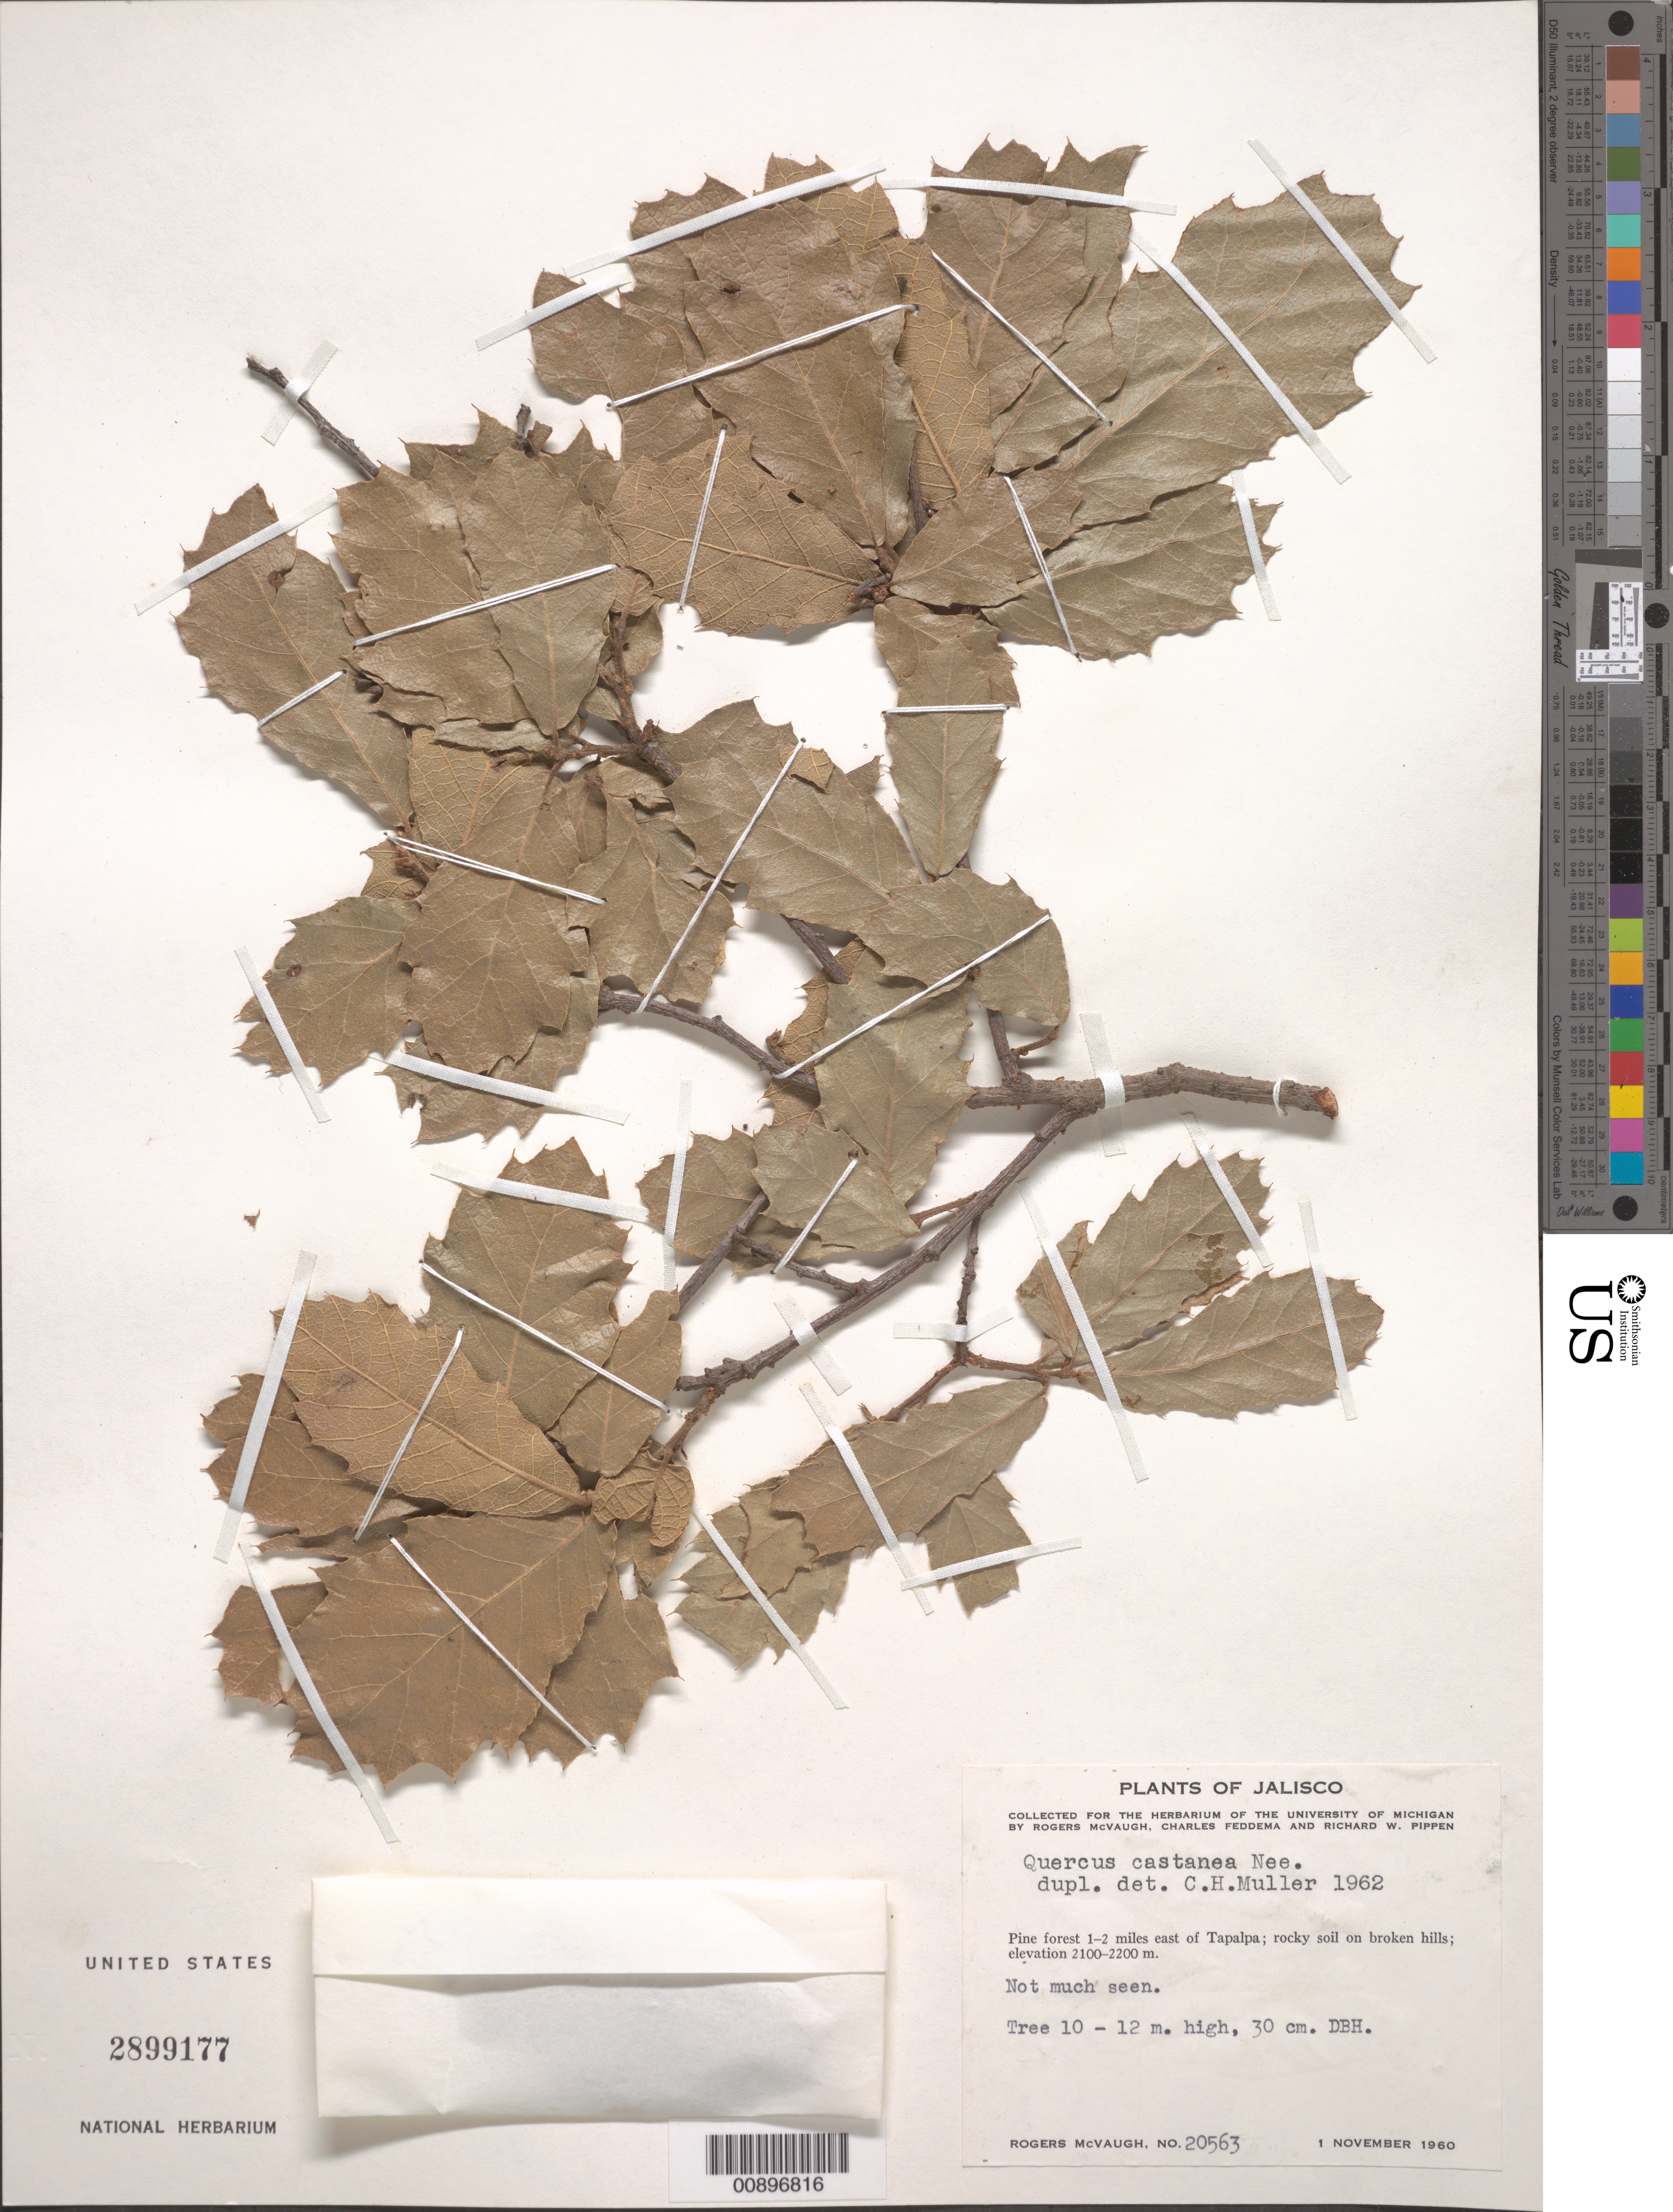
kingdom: Plantae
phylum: Tracheophyta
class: Magnoliopsida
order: Fagales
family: Fagaceae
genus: Quercus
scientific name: Quercus castanea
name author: Née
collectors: R. McVaugh, C. Feddema & R. W. Pippen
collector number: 20563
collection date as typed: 01 Nov 1960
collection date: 1960-11-01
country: Mexico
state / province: Jalisco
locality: Pine forest 1-2 miles east of Tapalpa.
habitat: Rocky soil on broken hills.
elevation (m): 2200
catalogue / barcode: US 2899177